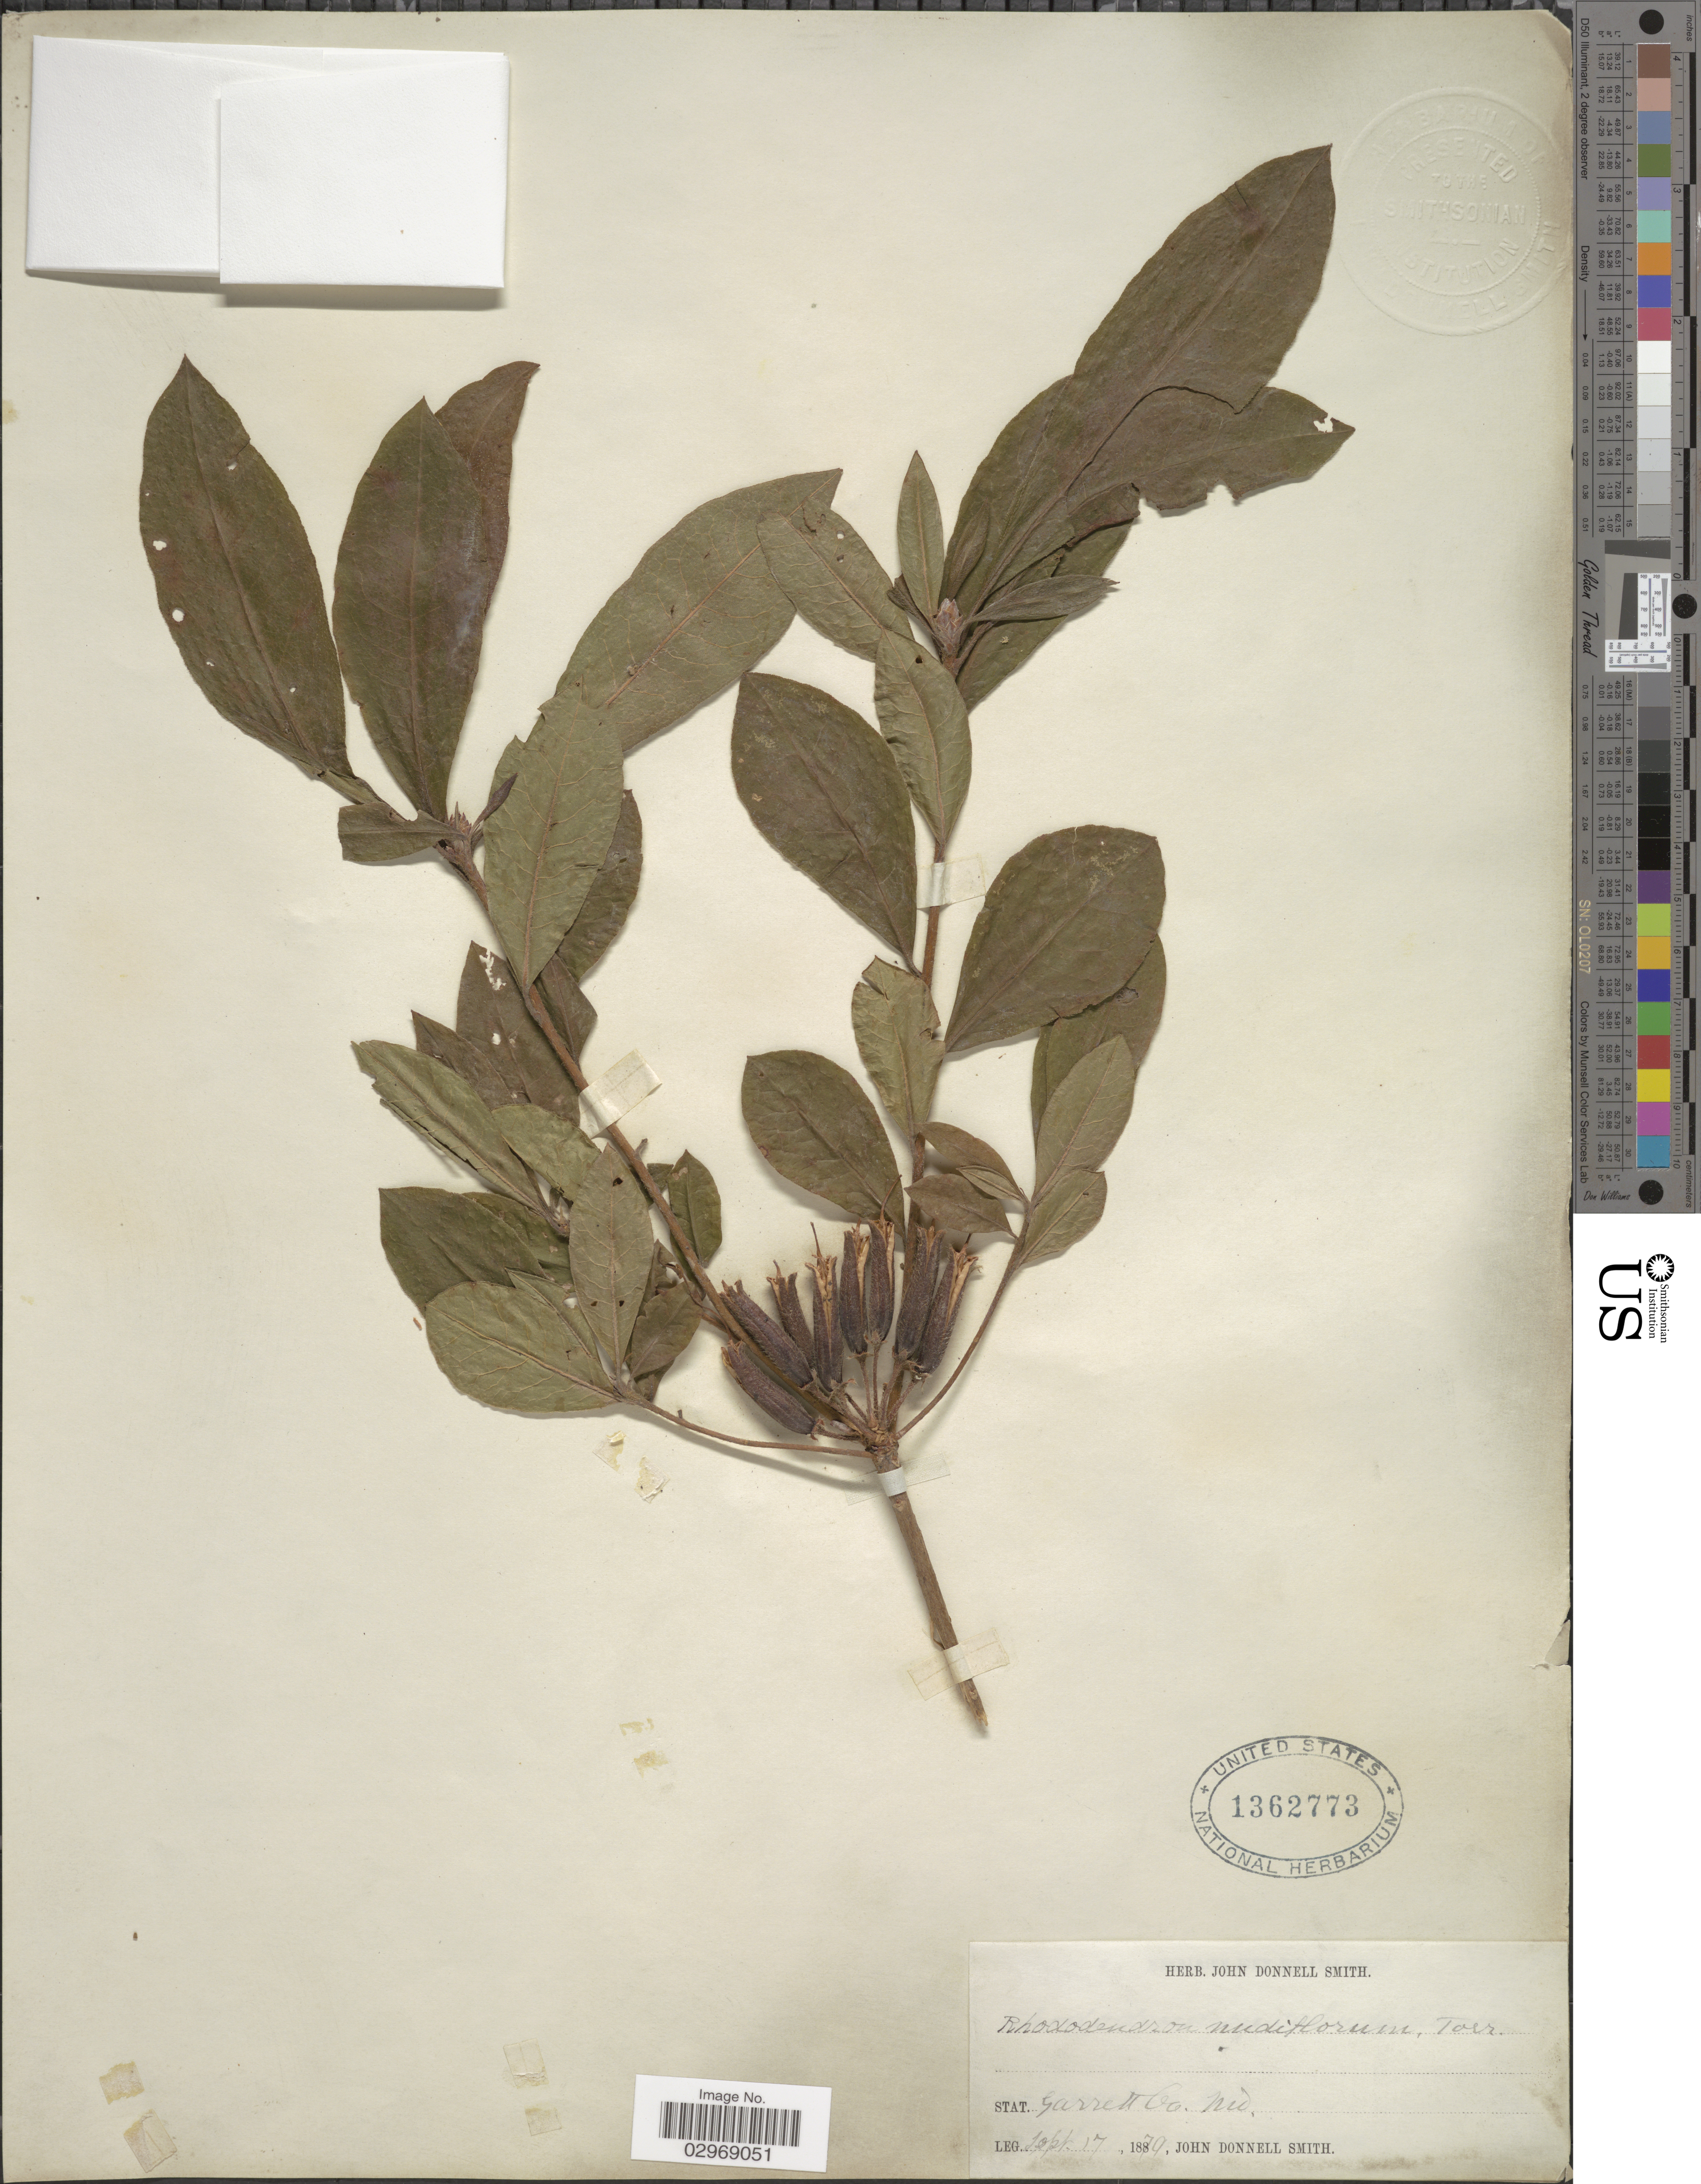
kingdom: Plantae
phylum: Tracheophyta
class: Magnoliopsida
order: Ericales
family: Ericaceae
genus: Rhododendron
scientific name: Rhododendron nudiflorum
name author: Torr.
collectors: J. Donnell Smith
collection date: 1879-09-17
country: United States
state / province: Maryland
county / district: Garrett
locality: Stat. Garrett Co. Md.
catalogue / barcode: US 1362773